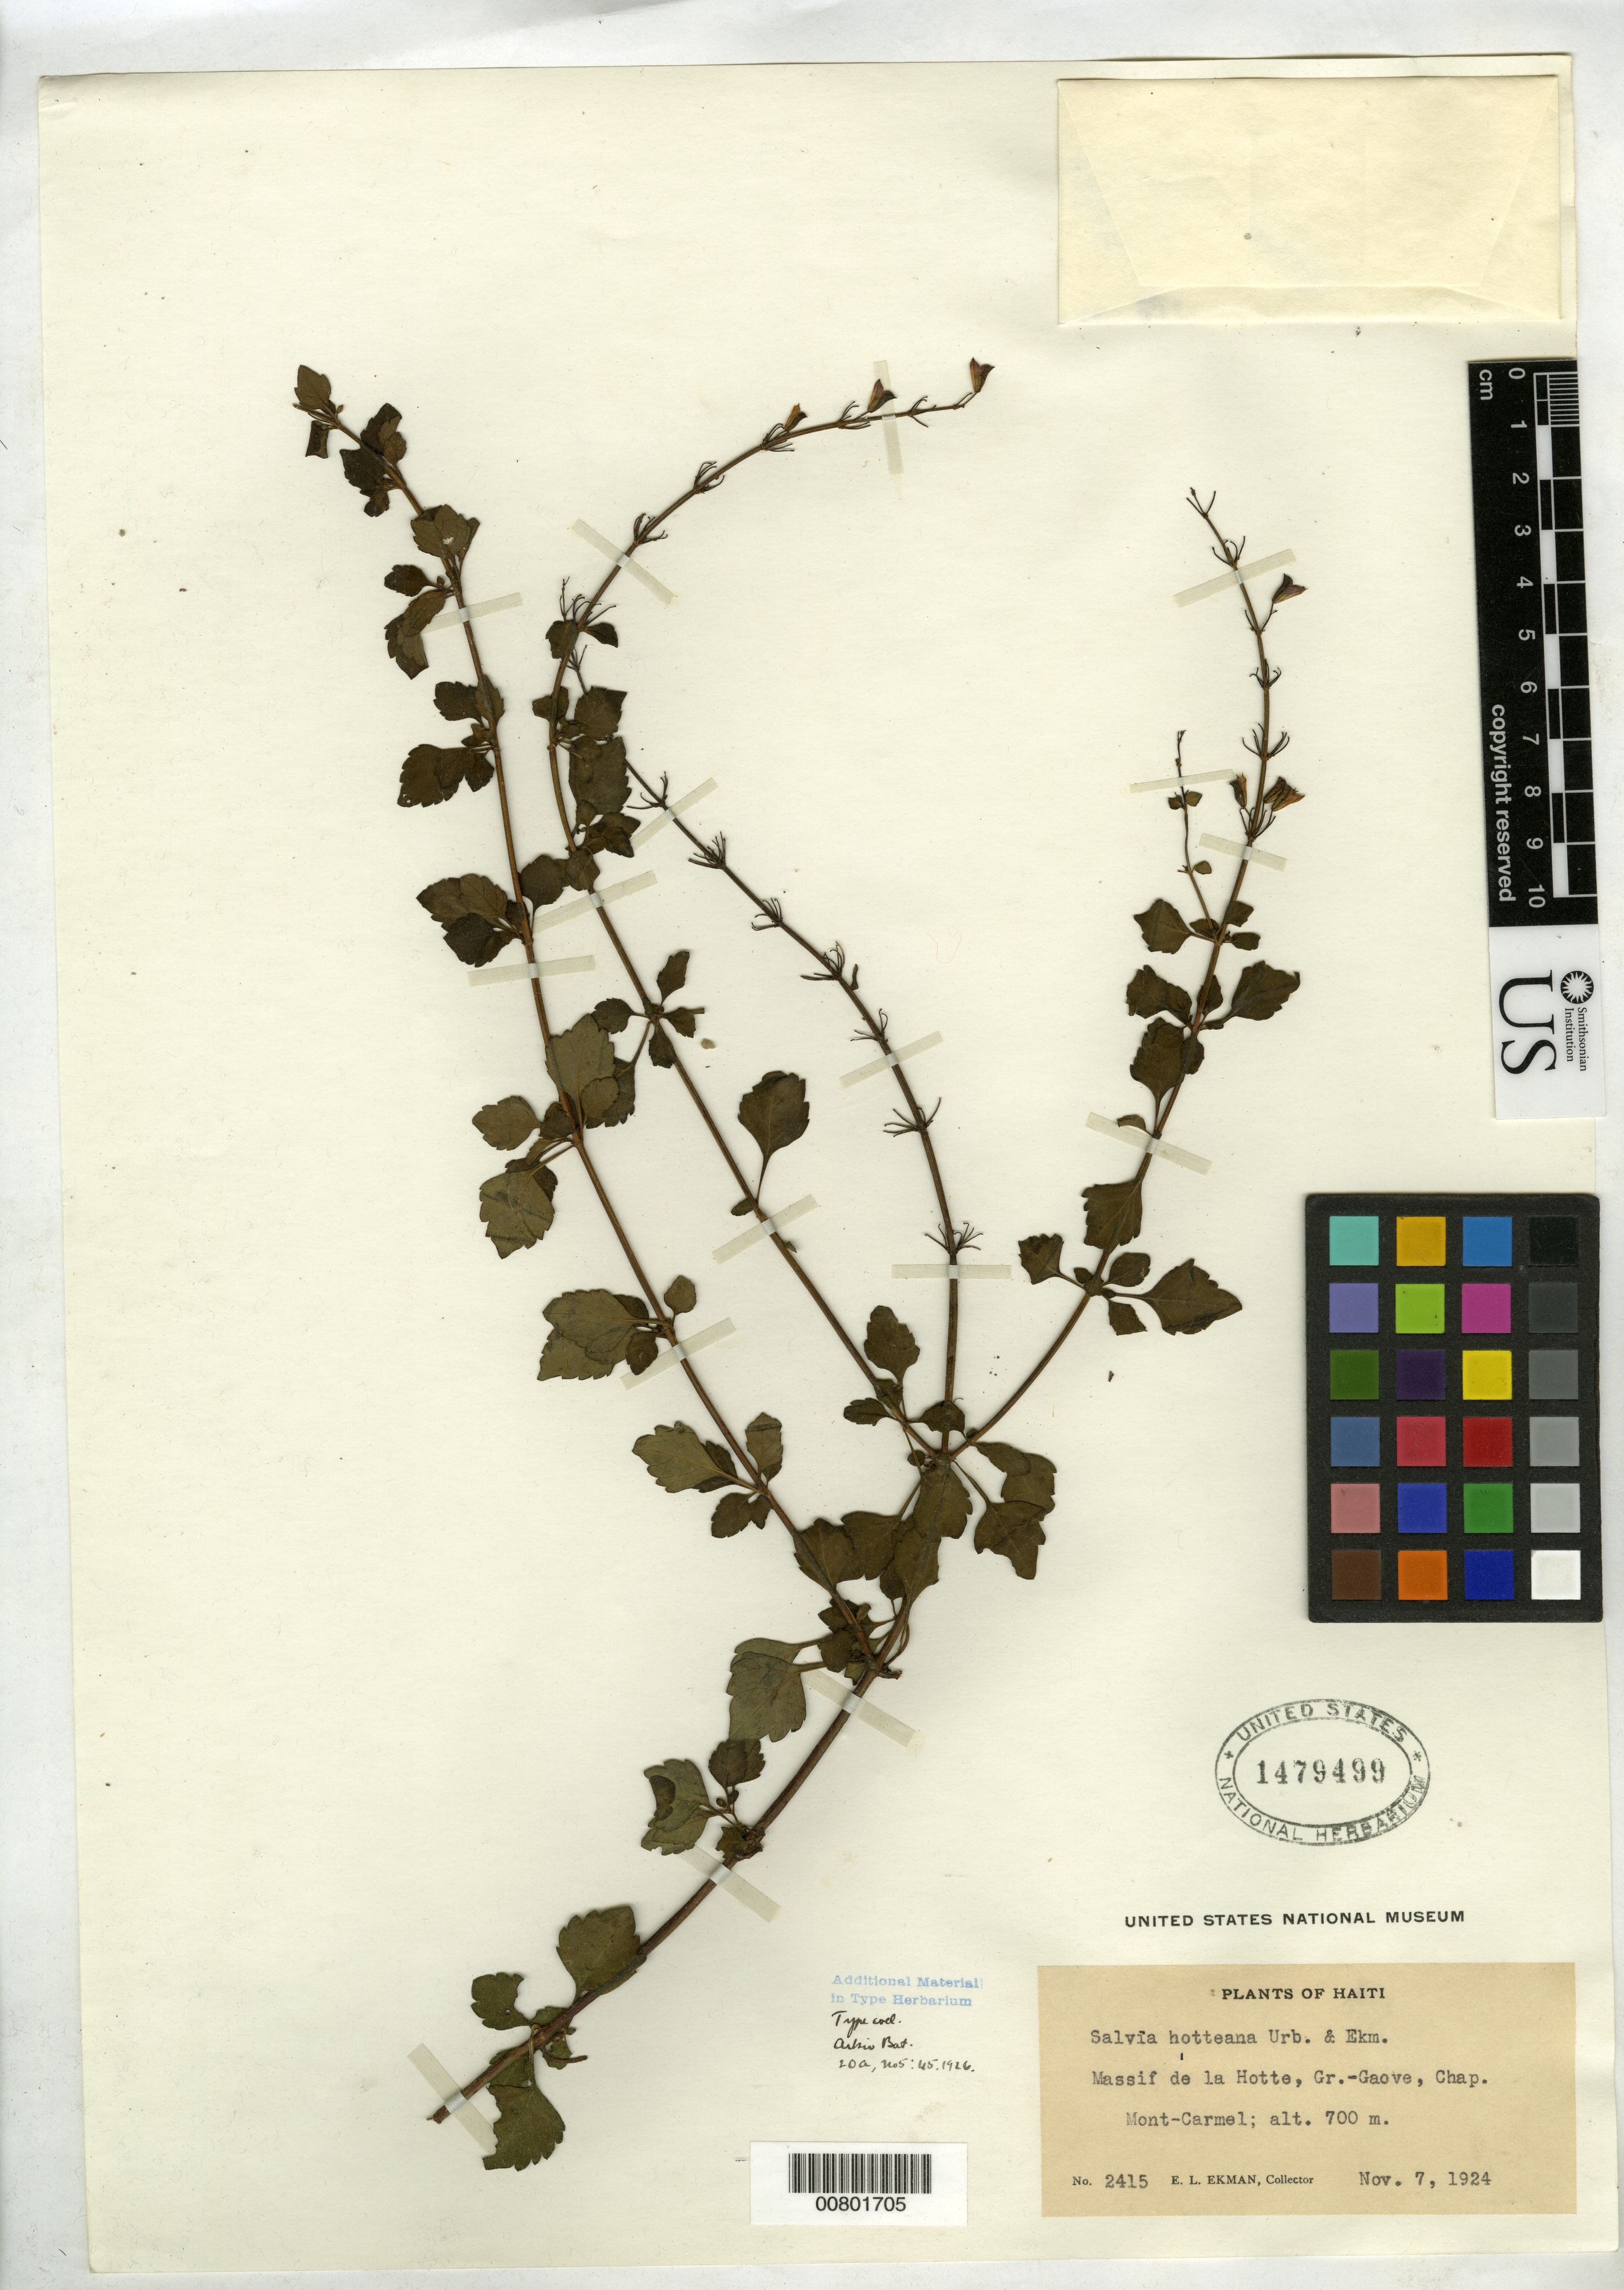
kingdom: Plantae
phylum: Tracheophyta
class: Magnoliopsida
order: Lamiales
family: Lamiaceae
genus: Salvia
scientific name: Salvia hotteana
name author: Urb. & Ekman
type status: Isotype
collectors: E. L. Ekman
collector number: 2415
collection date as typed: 07 Nov 1924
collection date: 1924-11-07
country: Haiti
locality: Massif de La Hotte, Gr.-Gaove, Chap. Mont-Carmel.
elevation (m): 700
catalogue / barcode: US 1479499